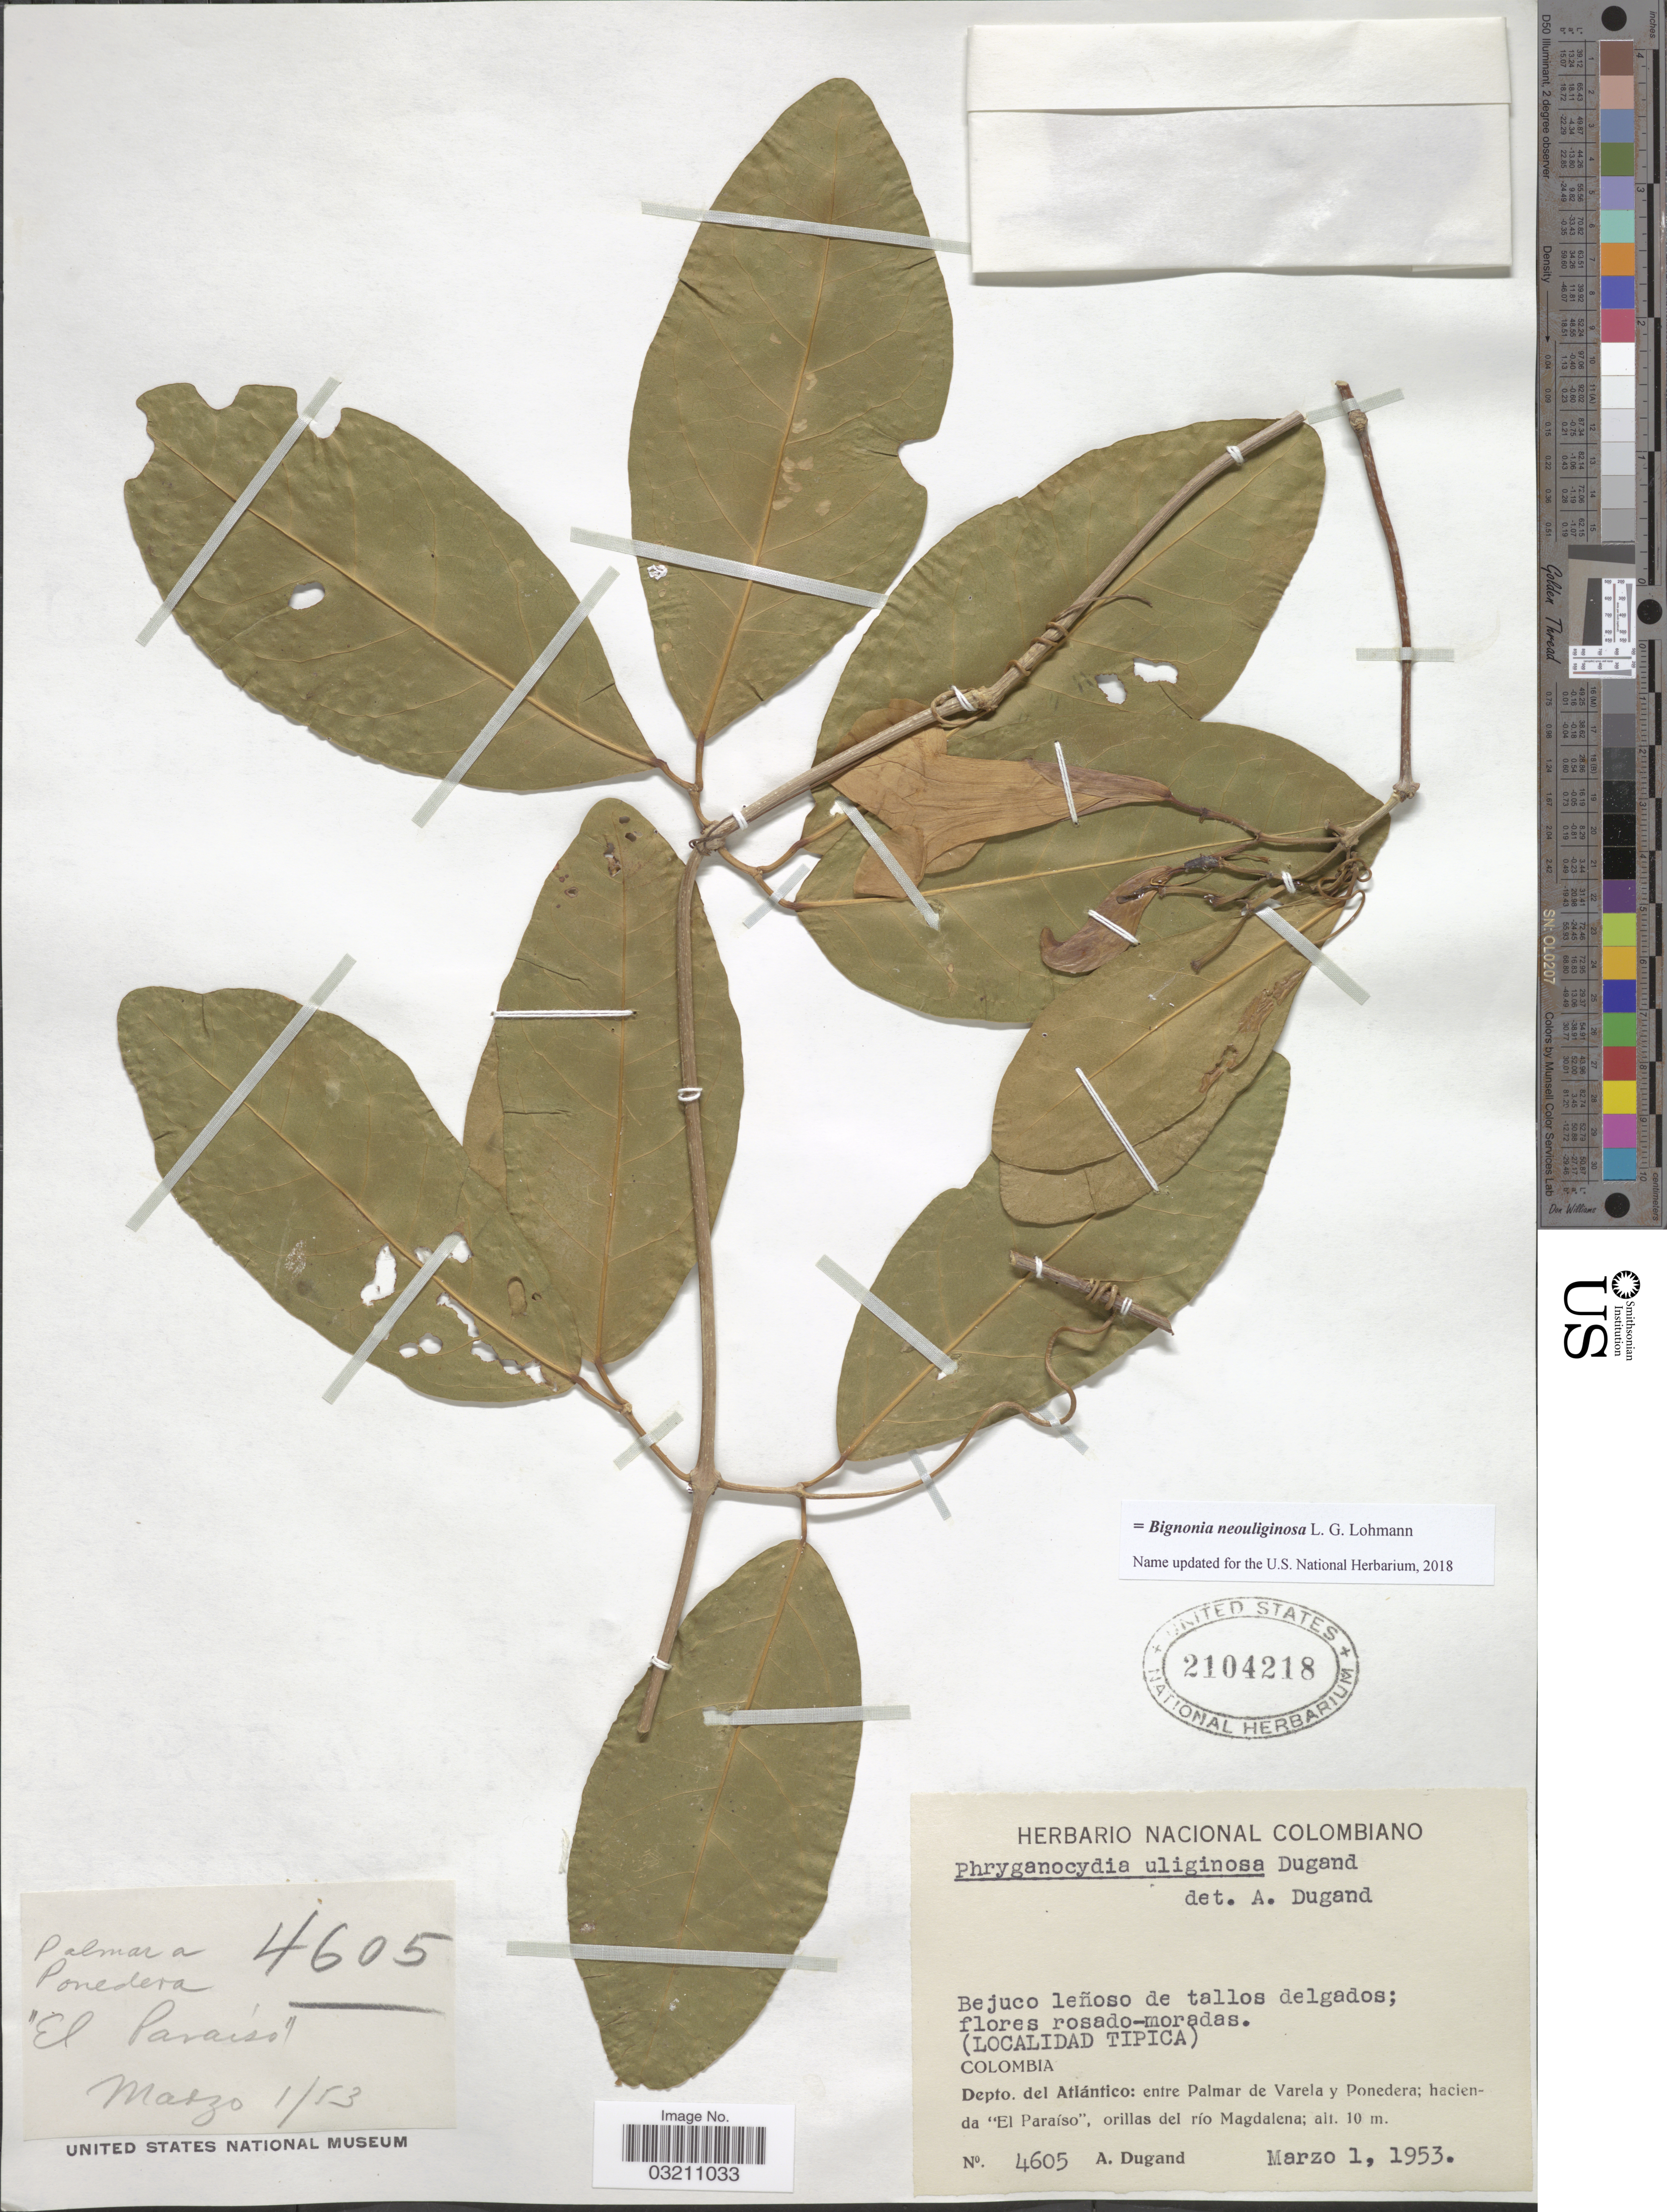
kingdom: Plantae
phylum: Tracheophyta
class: Magnoliopsida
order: Lamiales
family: Bignoniaceae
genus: Bignonia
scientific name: Bignonia neouliginosa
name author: L.G. Lohmann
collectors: A. Dugand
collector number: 4605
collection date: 1953-03-01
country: Colombia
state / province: Atlántico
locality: Depto. del Atlántico: entre Palmar de Varela y Ponedera; hacienda "El Paraíso", orillas del río Magdalena.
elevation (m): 10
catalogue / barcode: US 2104218